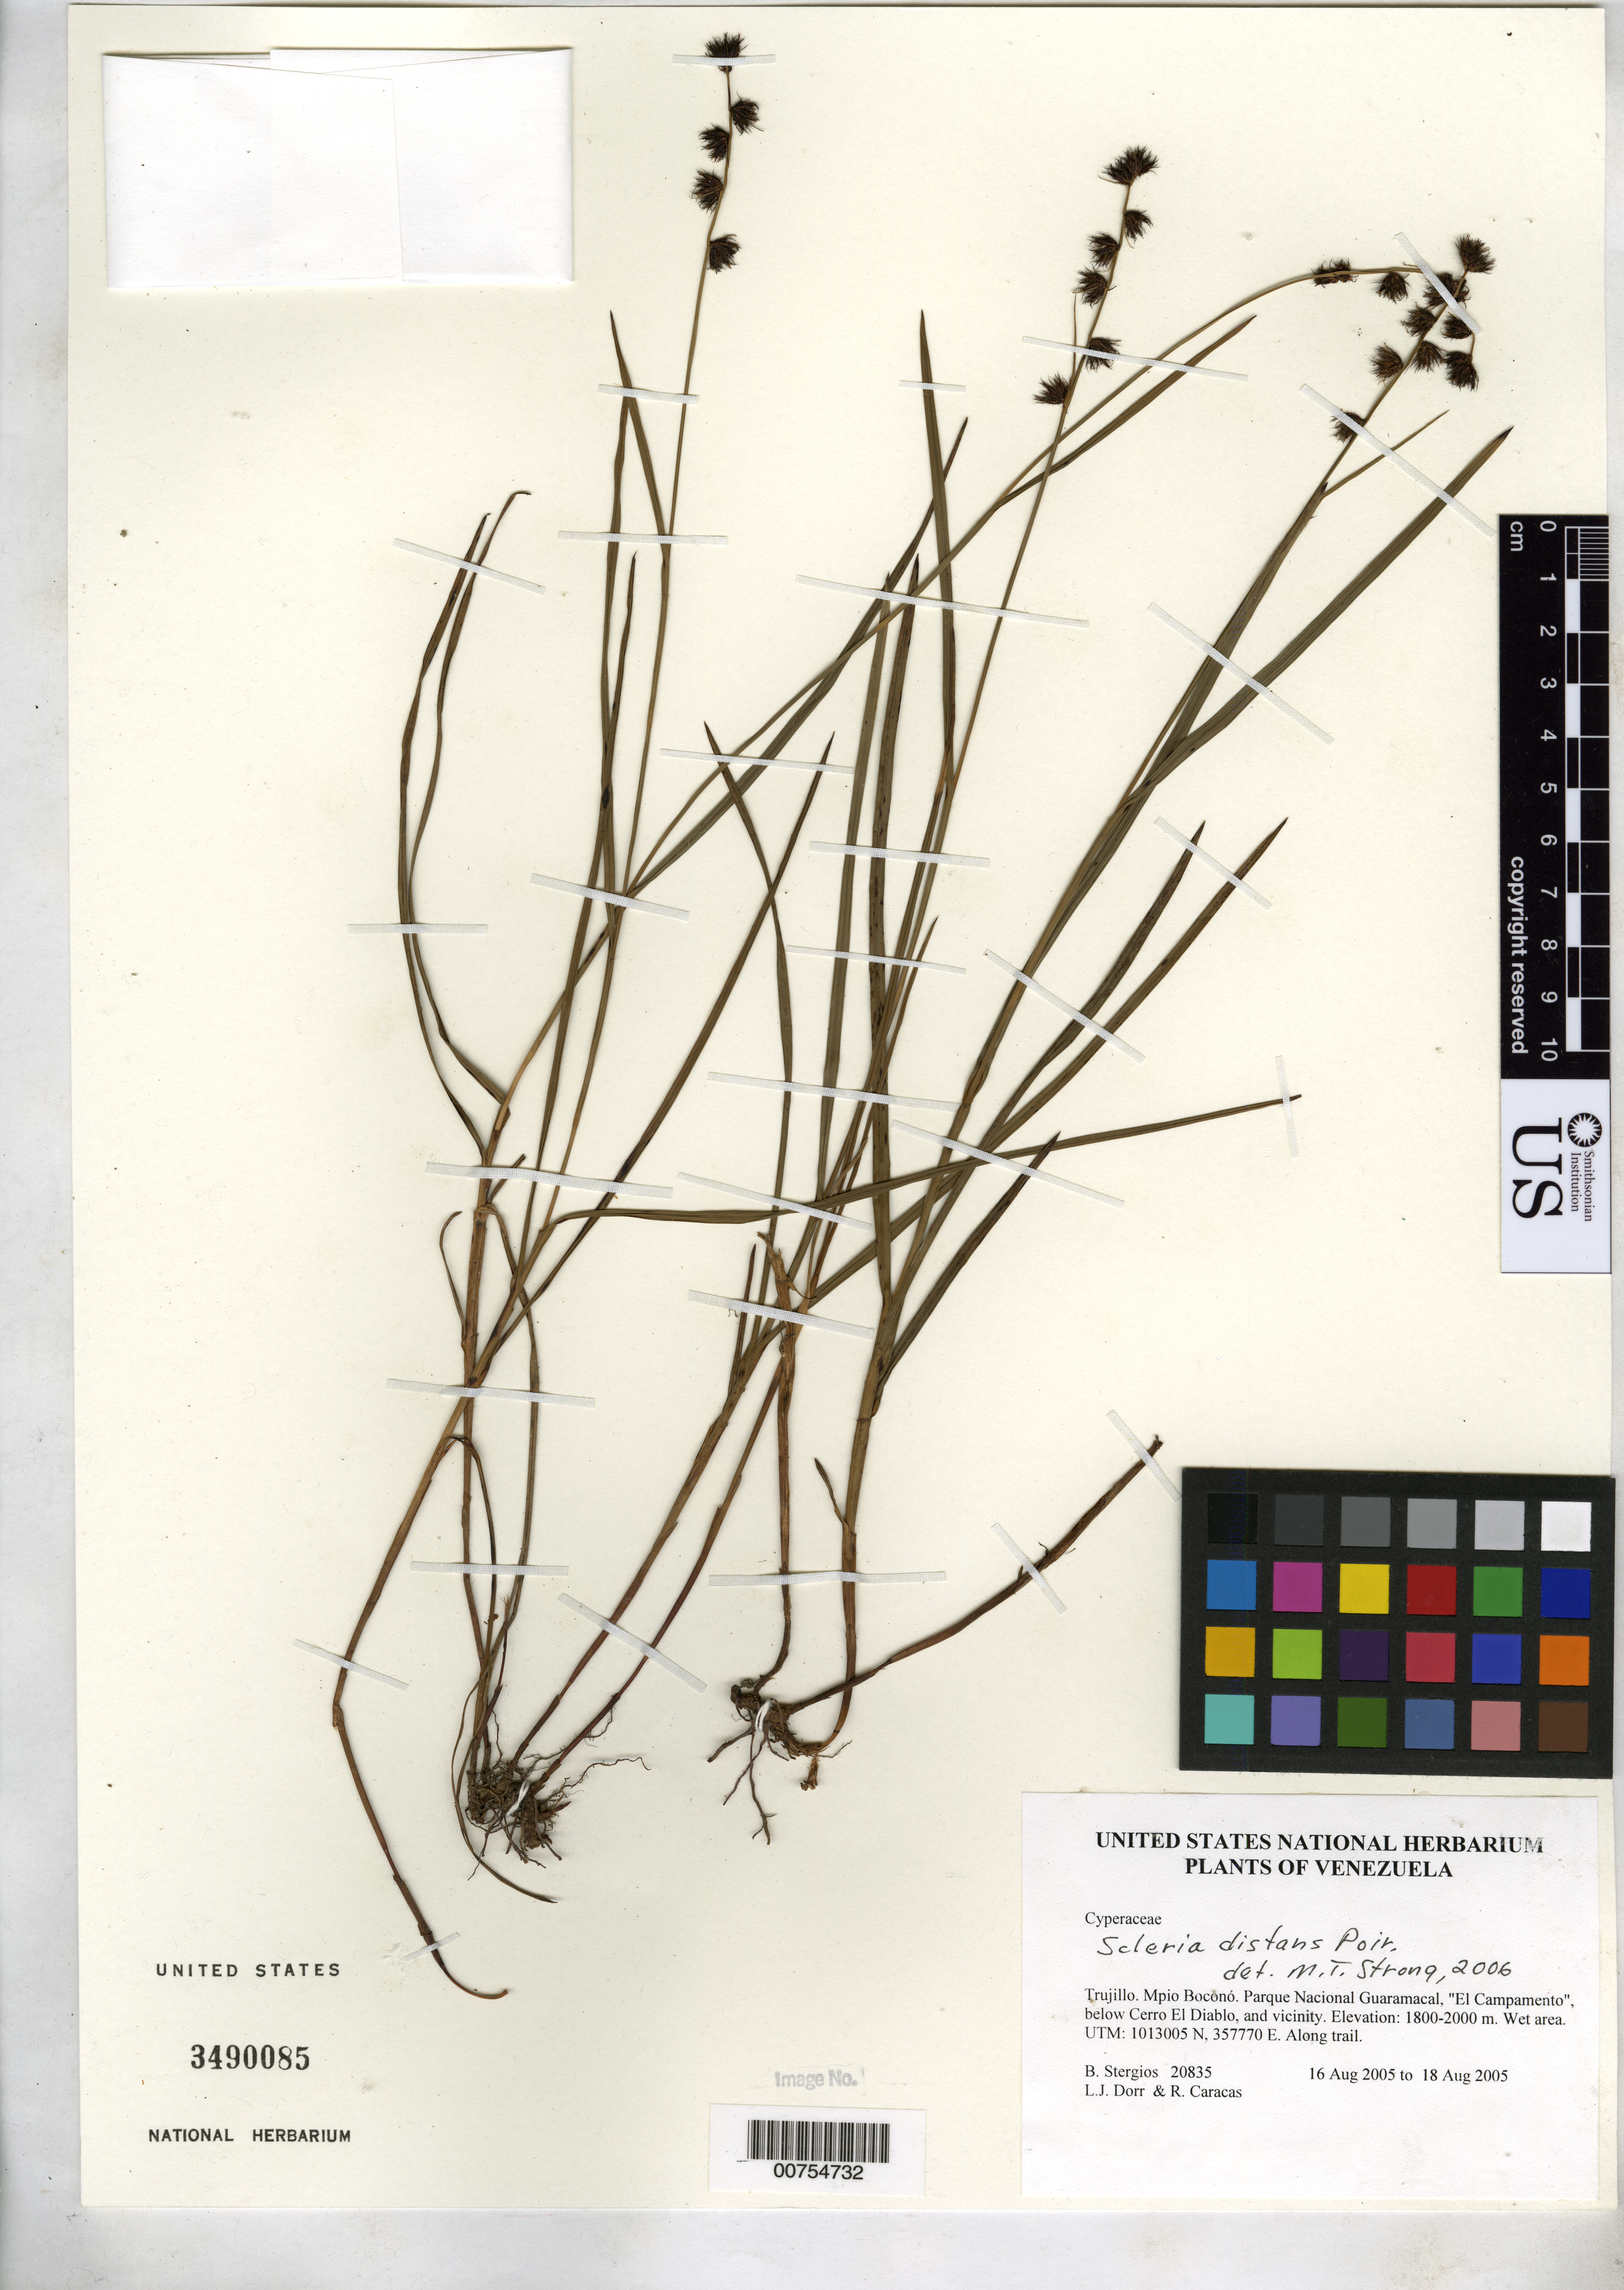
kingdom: Plantae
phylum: Tracheophyta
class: Liliopsida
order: Poales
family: Cyperaceae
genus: Scleria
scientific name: Scleria distans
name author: Poir.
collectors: B. G. Stergios, L. J. Dorr & R. Caracas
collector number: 20835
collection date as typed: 16 Aug 2005 to 18 Aug 2005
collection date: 2005-08-16/2005-08-18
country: Venezuela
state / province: Trujillo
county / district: Boconó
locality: Parque Nacional Guaramacal, "El Campamento", below Cerro El Diablo, and vicinity.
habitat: Wet area.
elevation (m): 1800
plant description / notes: PORT, US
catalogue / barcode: US 3490085